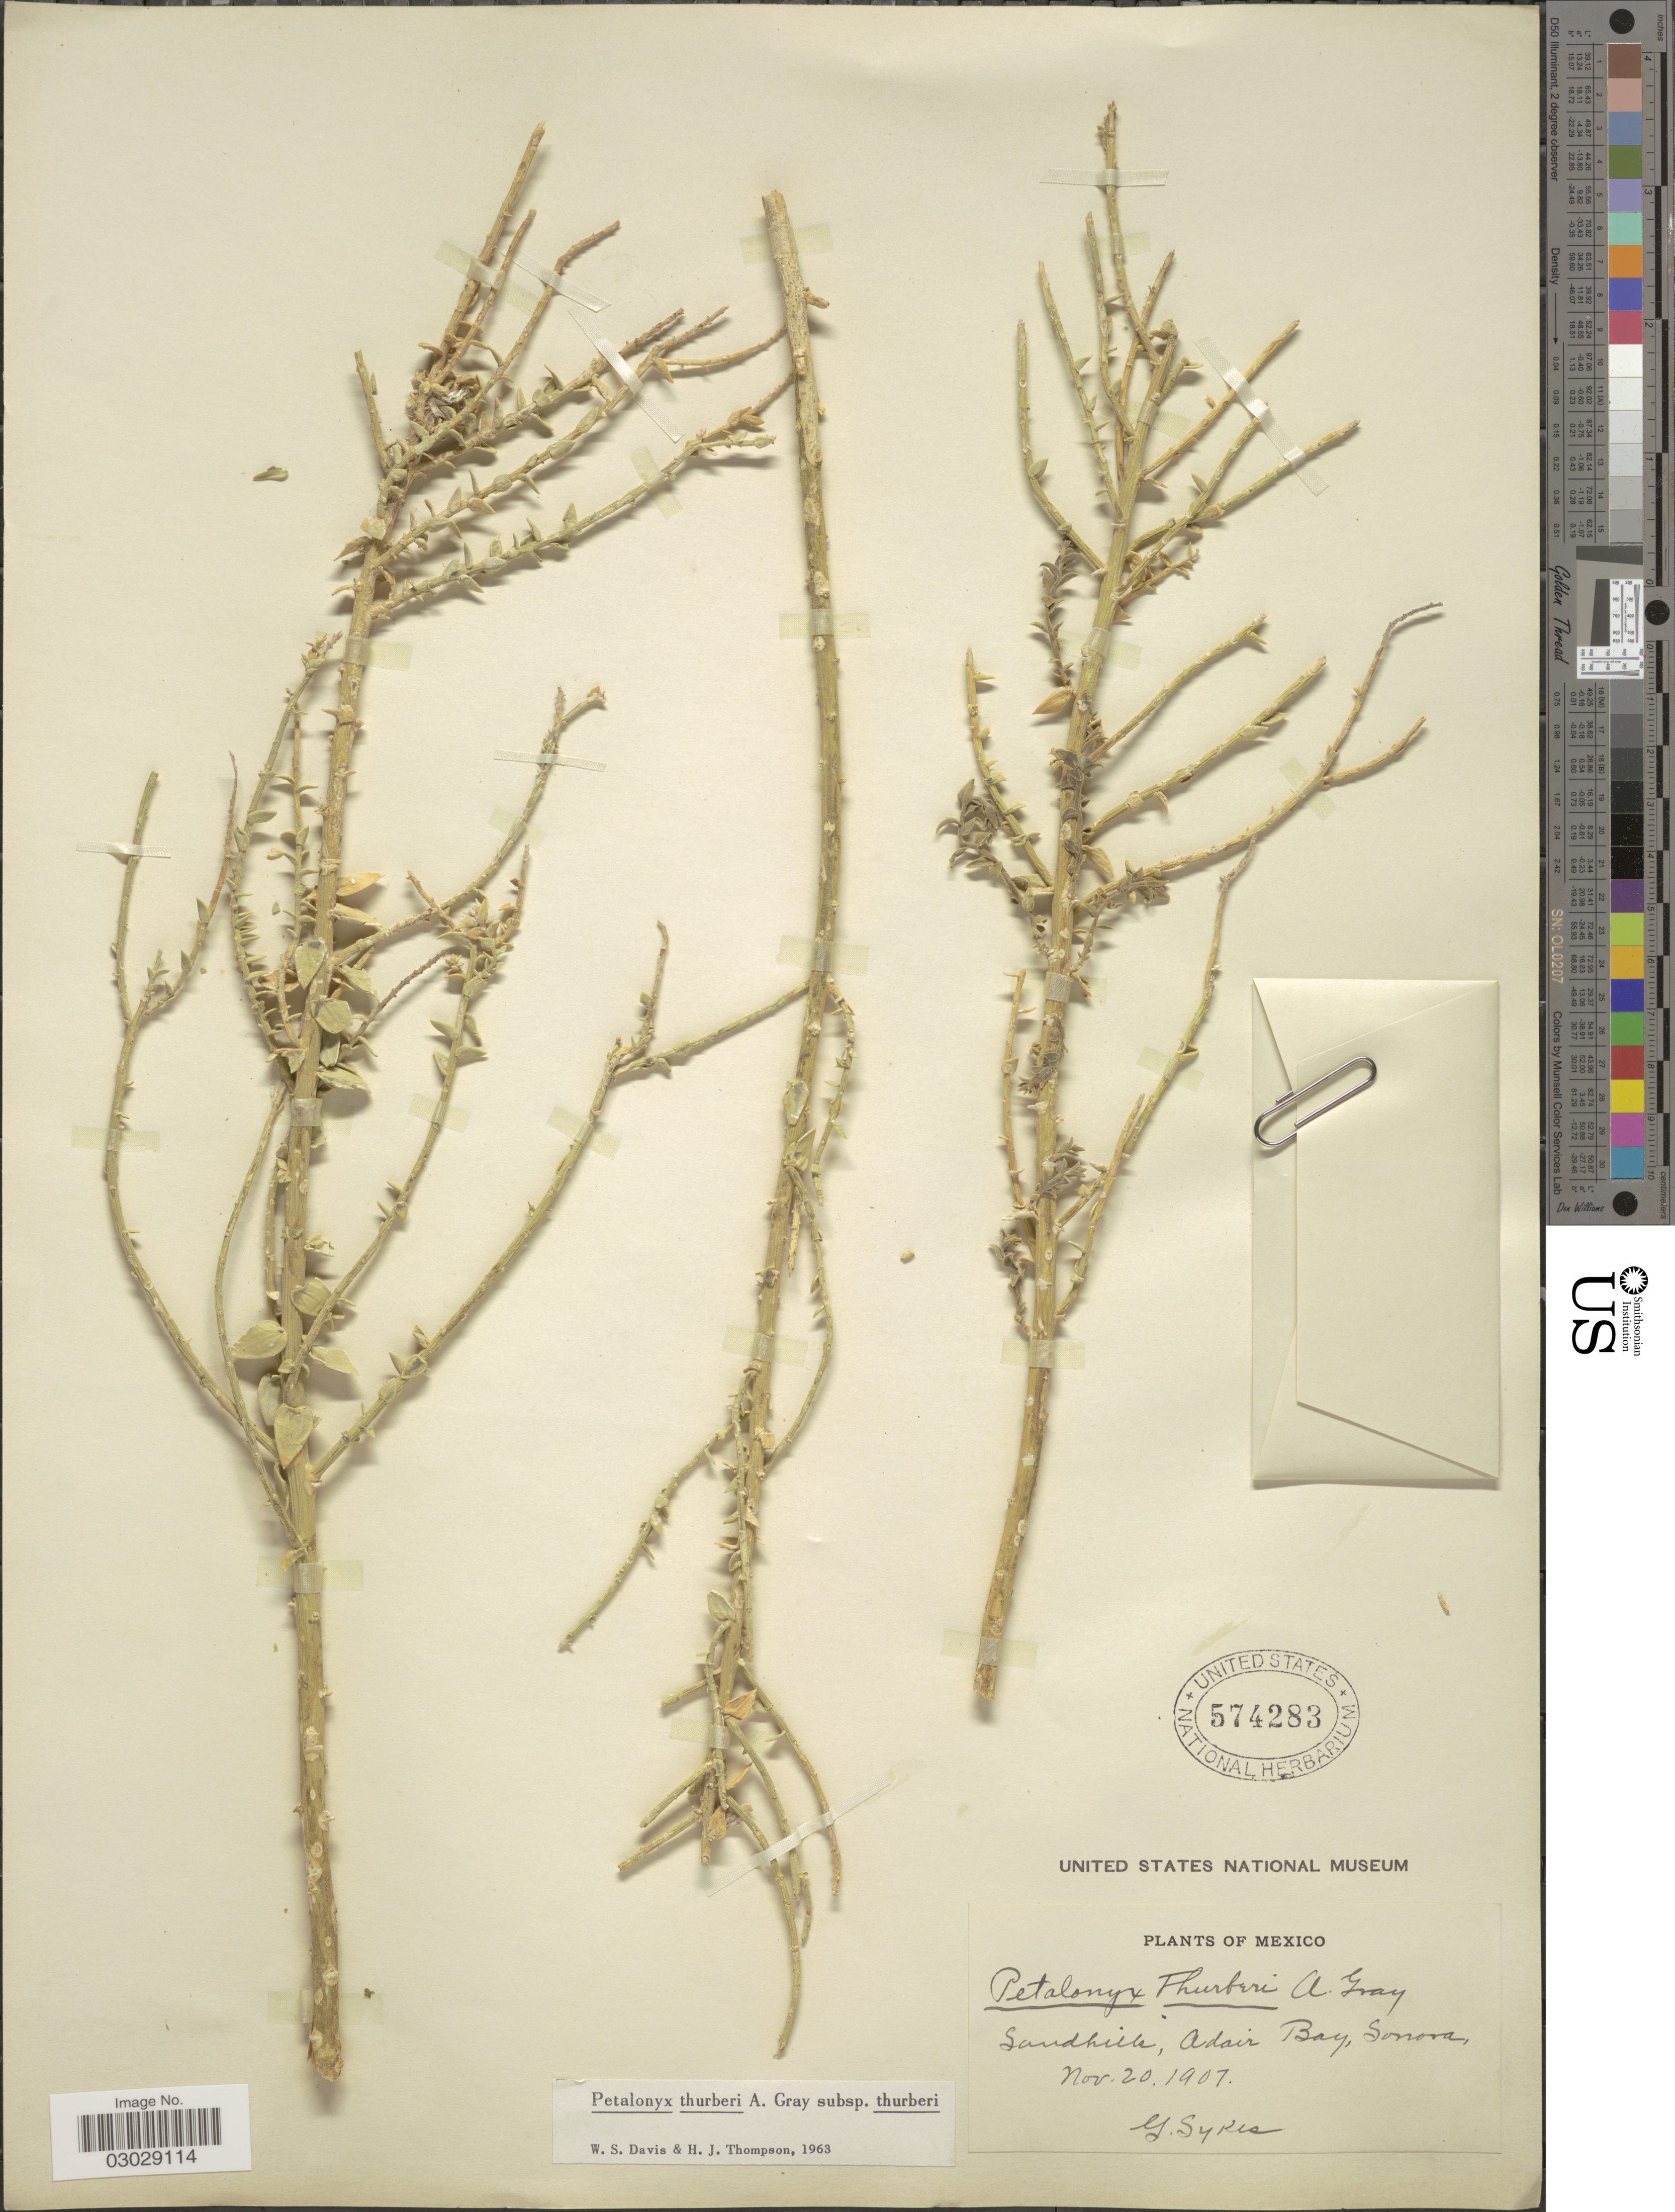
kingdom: Plantae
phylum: Tracheophyta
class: Magnoliopsida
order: Cornales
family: Loasaceae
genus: Petalonyx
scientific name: Petalonyx thurberi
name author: A. Gray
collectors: G. Sykes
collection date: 1907-11-20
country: Mexico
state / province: Sonora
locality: Sandhills, Adair Bay.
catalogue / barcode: US 574283